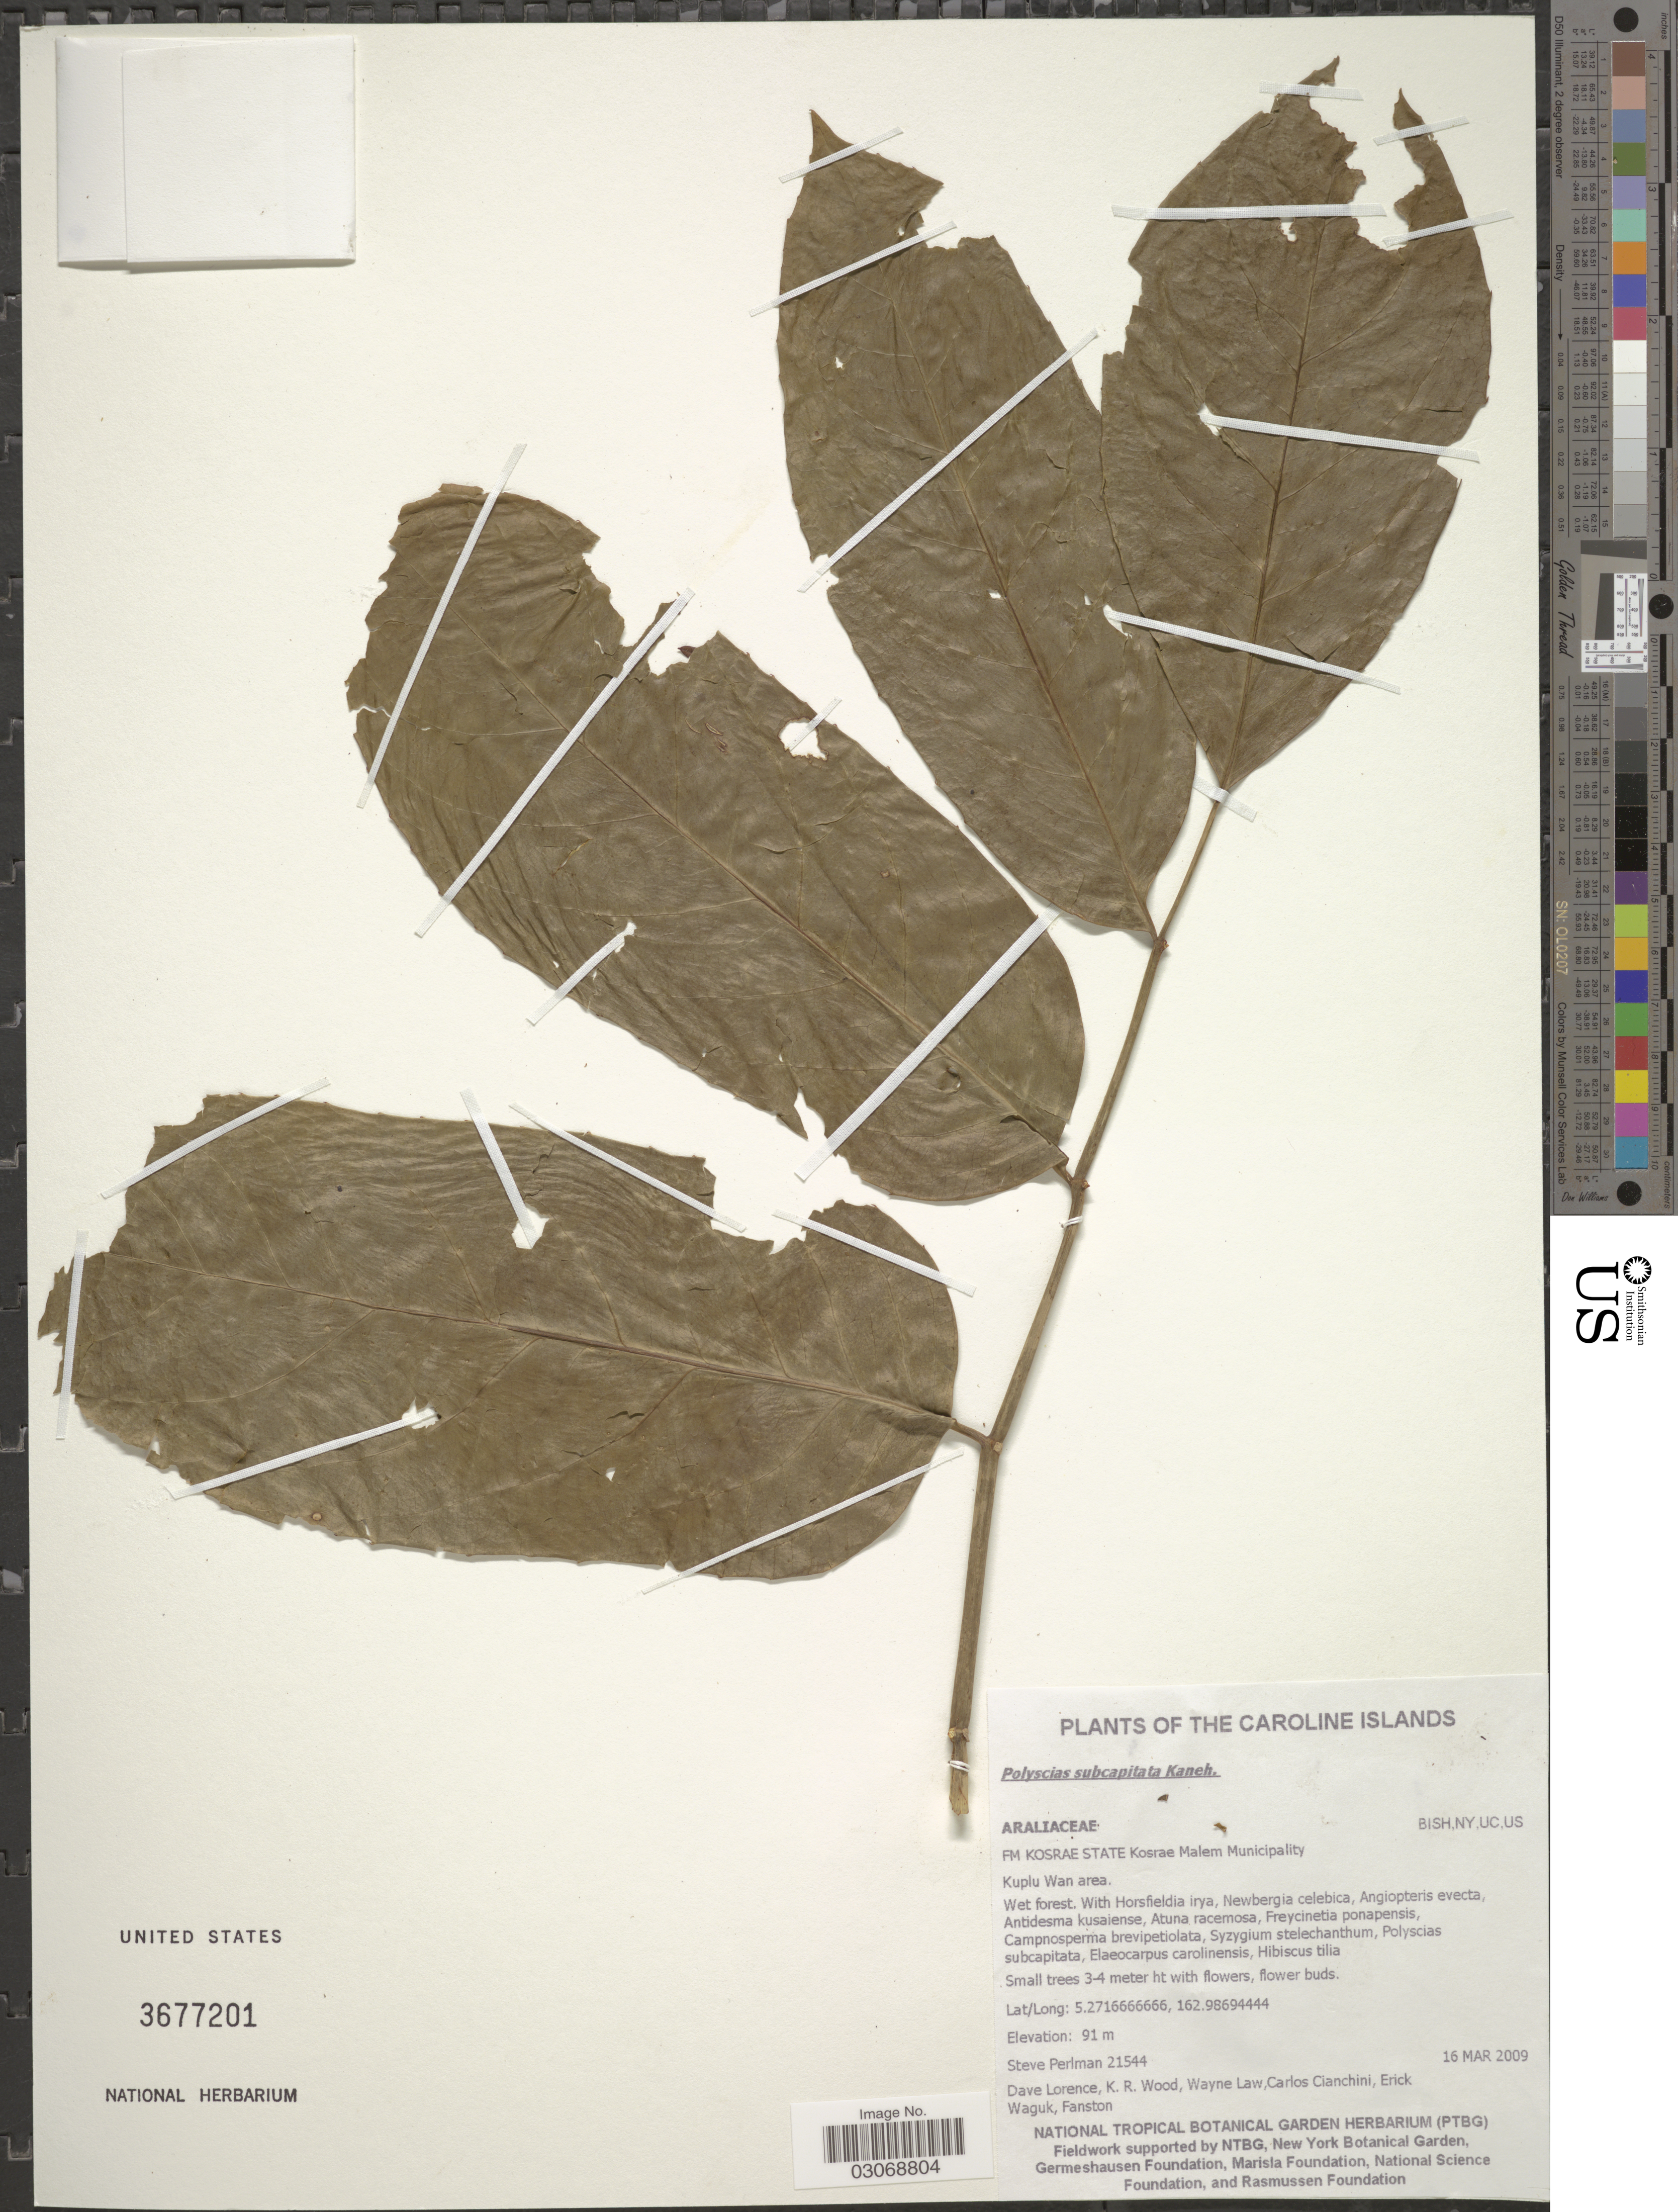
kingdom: Plantae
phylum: Tracheophyta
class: Magnoliopsida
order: Apiales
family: Araliaceae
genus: Polyscias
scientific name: Polyscias subcapitata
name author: Kaneh.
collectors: S. Perlman, D. Lorence, R. Wood, W. Law & et al.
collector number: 21544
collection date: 2009-03-16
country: Micronesia, Federated States of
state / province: Kosrae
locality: The Caroline Islands, FM Kosrae State, Kosrae Malem Municipality.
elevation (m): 91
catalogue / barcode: US 3677201